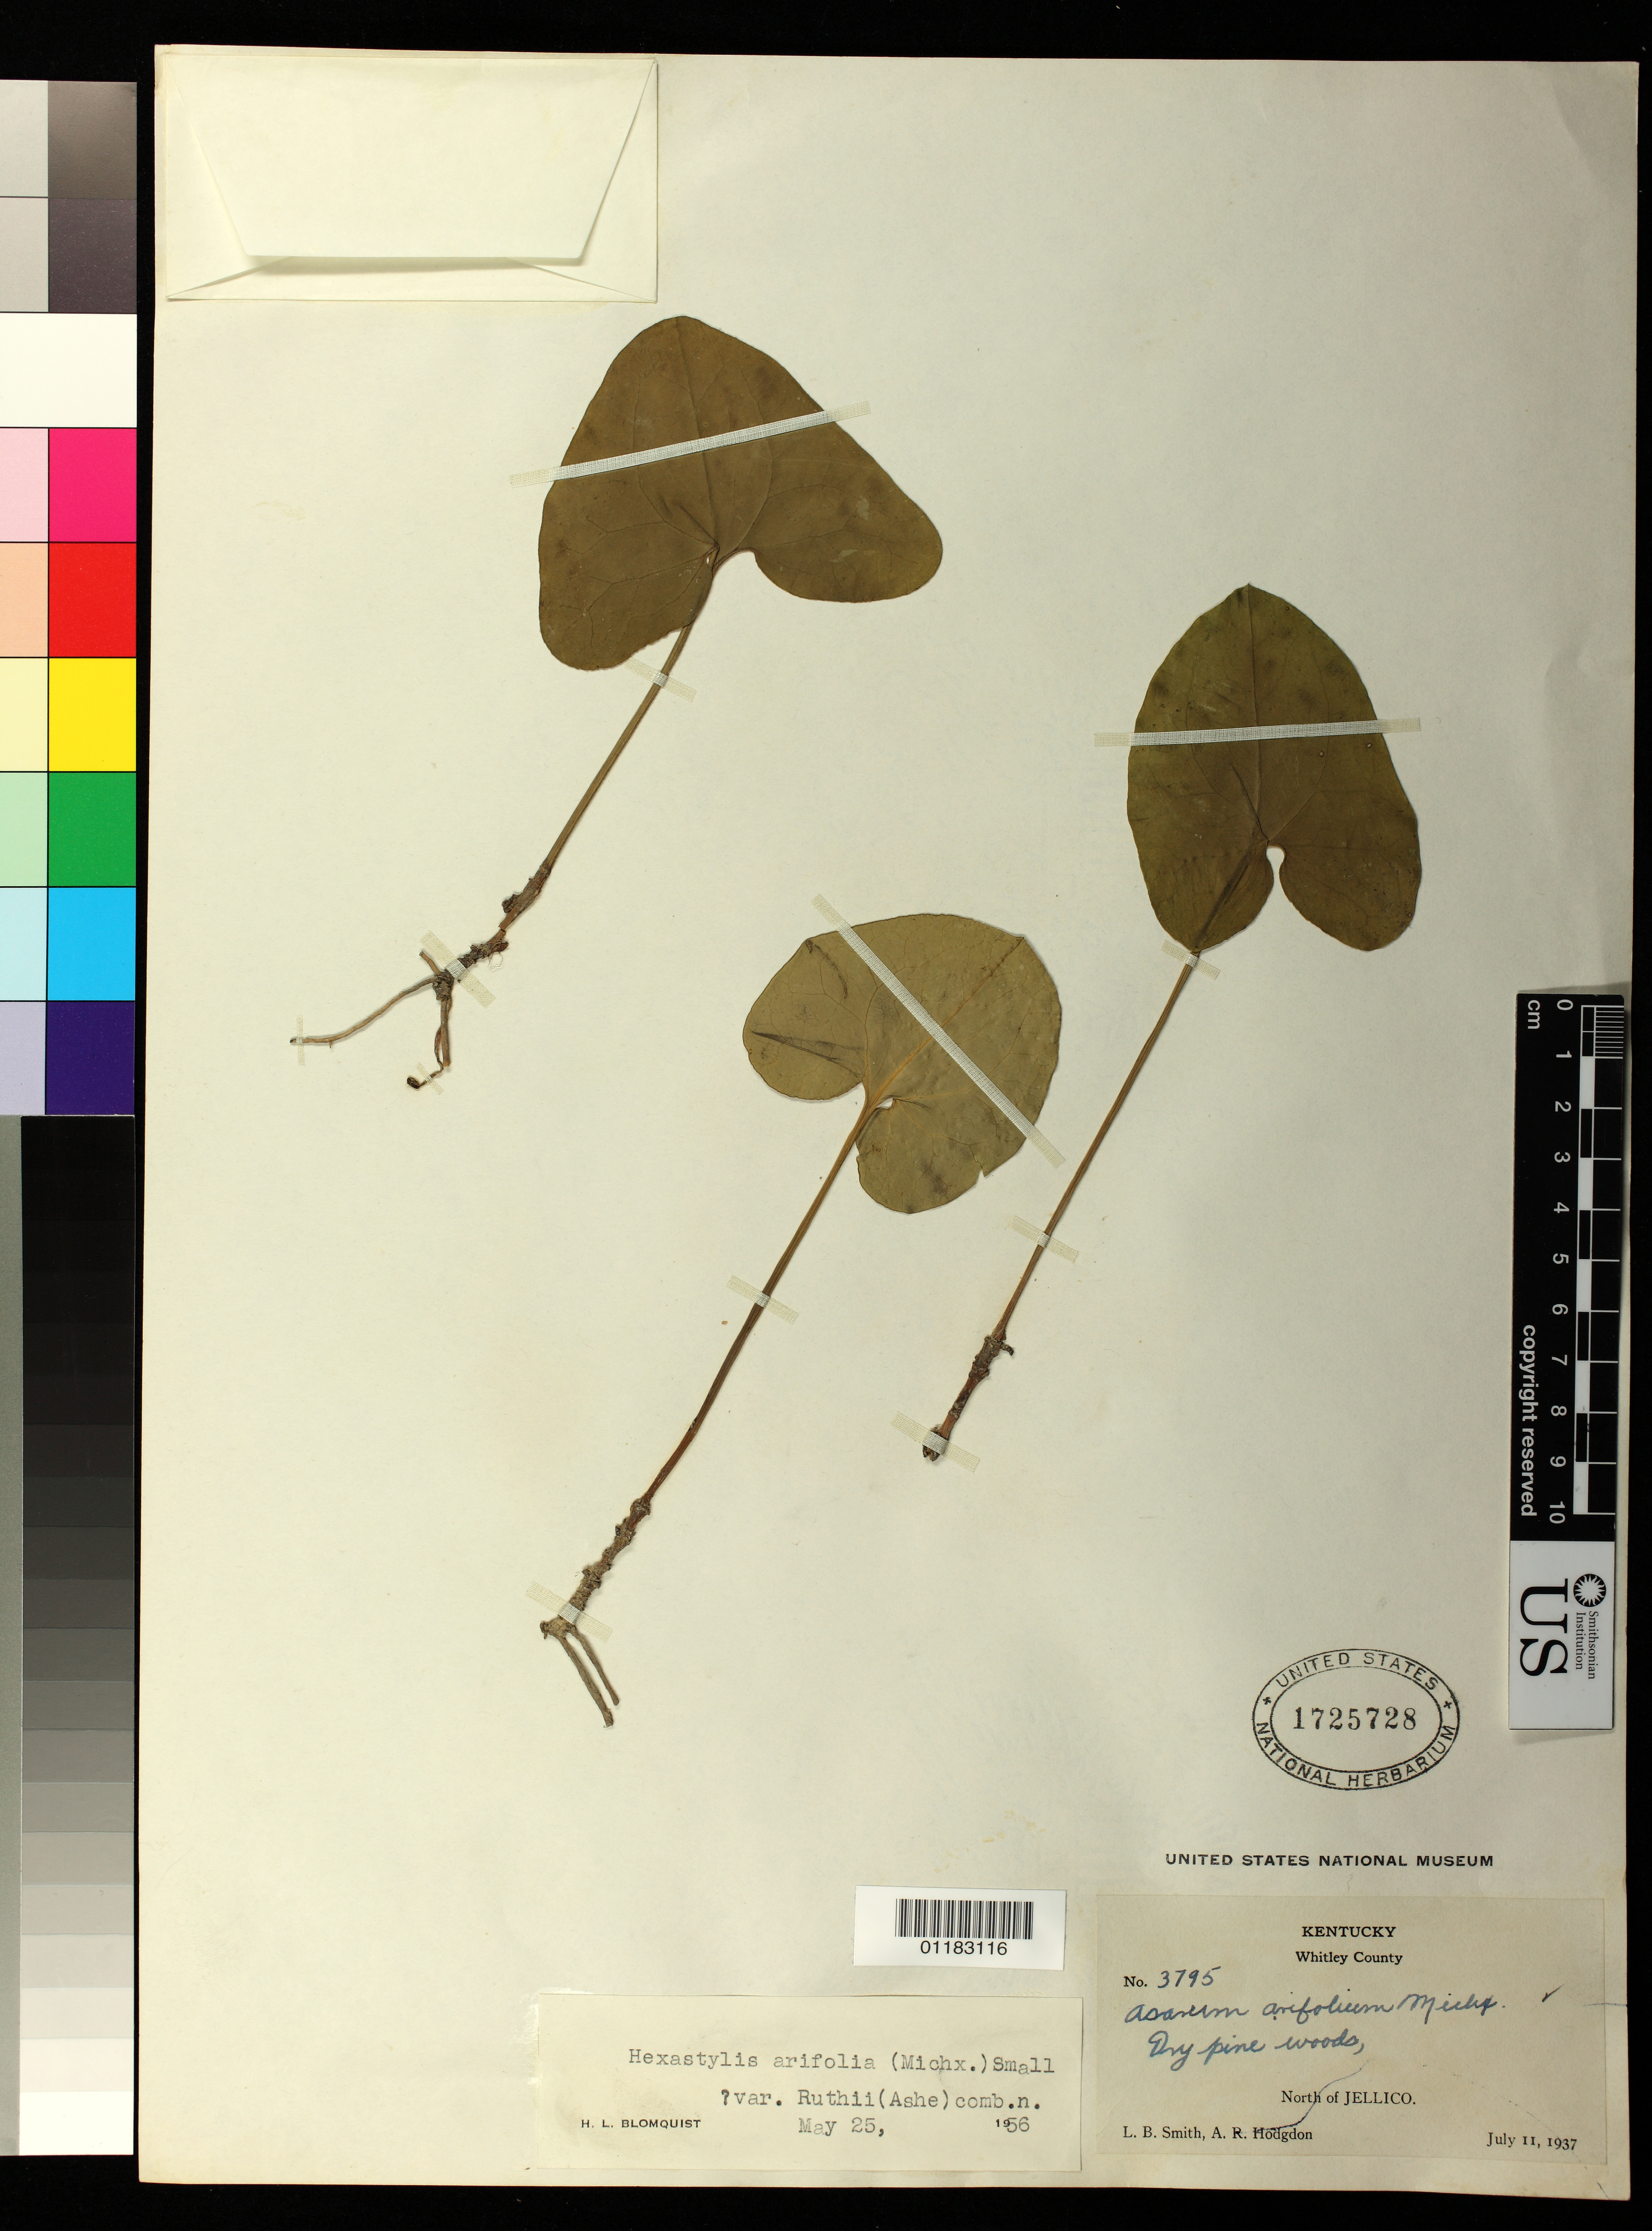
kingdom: Plantae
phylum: Tracheophyta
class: Magnoliopsida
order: Piperales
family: Aristolochiaceae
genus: Hexastylis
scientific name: Hexastylis ruthii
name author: Small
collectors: L. Smith & A. R. Hodgdon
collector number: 3795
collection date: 1937-07-11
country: United States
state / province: Kentucky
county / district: Whitley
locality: Whitley County, North of Jellico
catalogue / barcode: US 1725728